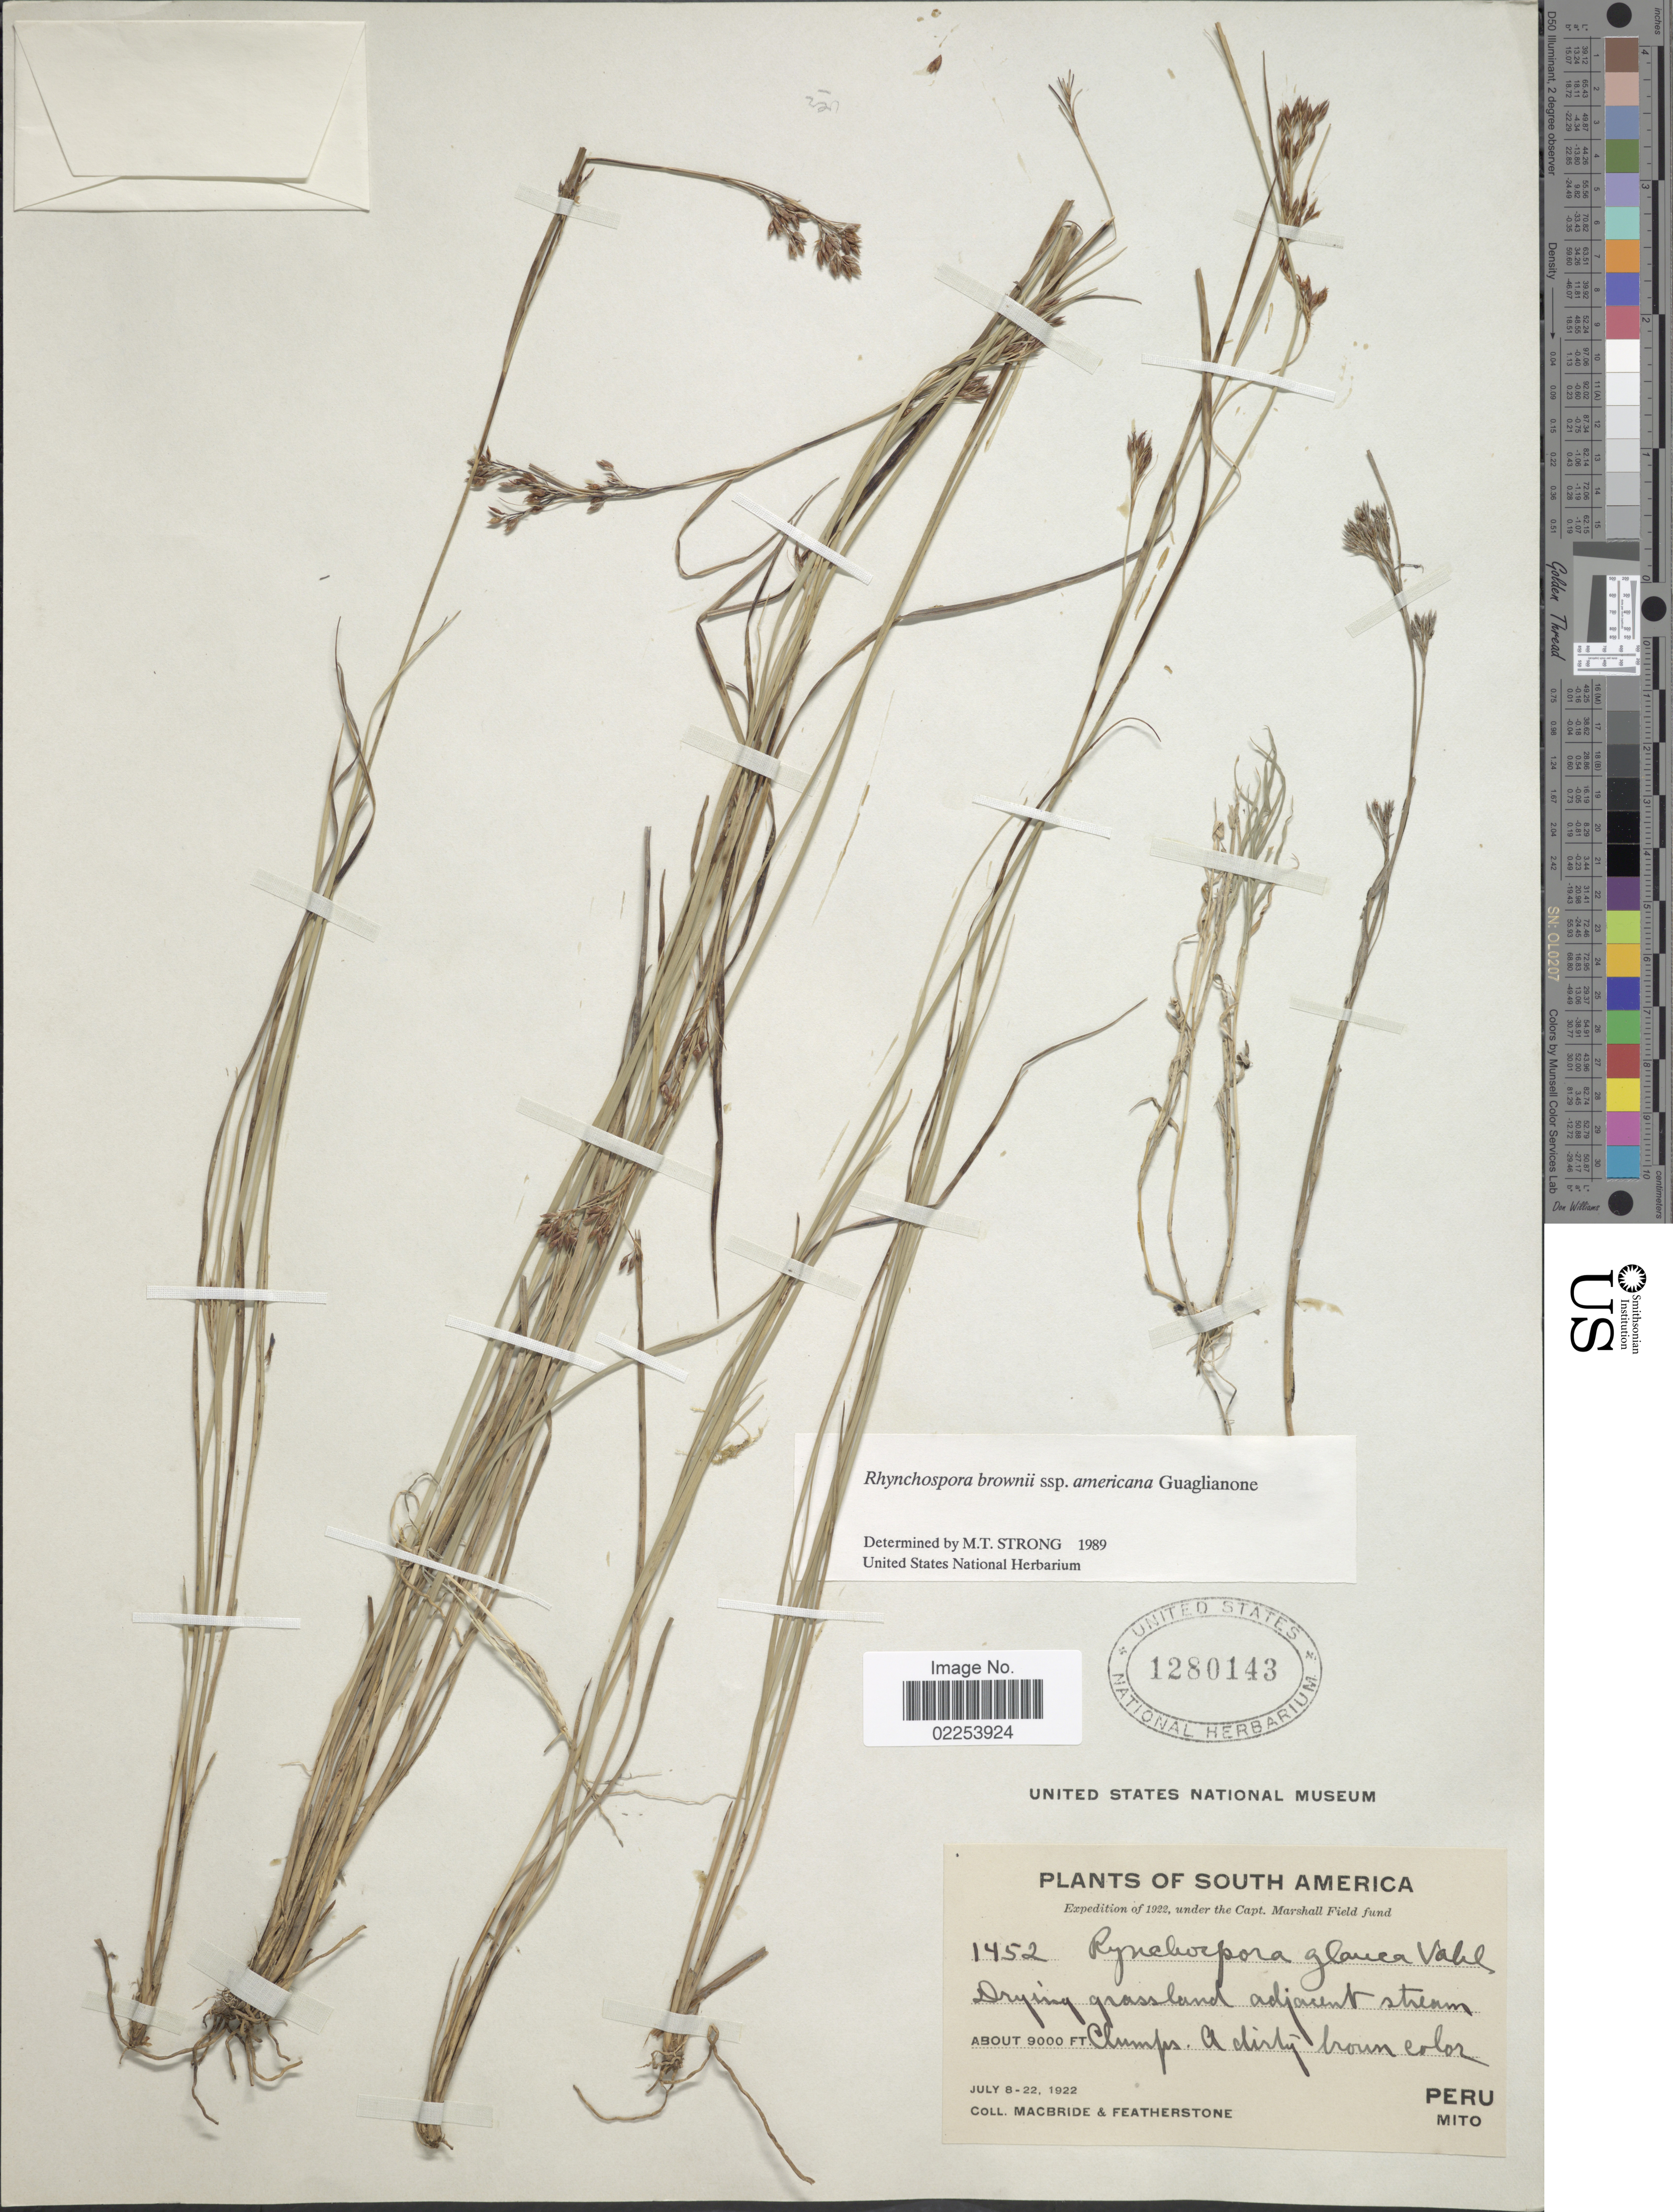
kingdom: Plantae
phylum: Tracheophyta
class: Liliopsida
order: Poales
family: Cyperaceae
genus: Rhynchospora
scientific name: Rhynchospora brownii subsp. americana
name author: Guagl.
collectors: Macbride, -- & -. Featherstone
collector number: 1452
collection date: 1922-07-08/1922-07-22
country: Peru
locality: Mito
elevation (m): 2743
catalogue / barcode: US 1280143